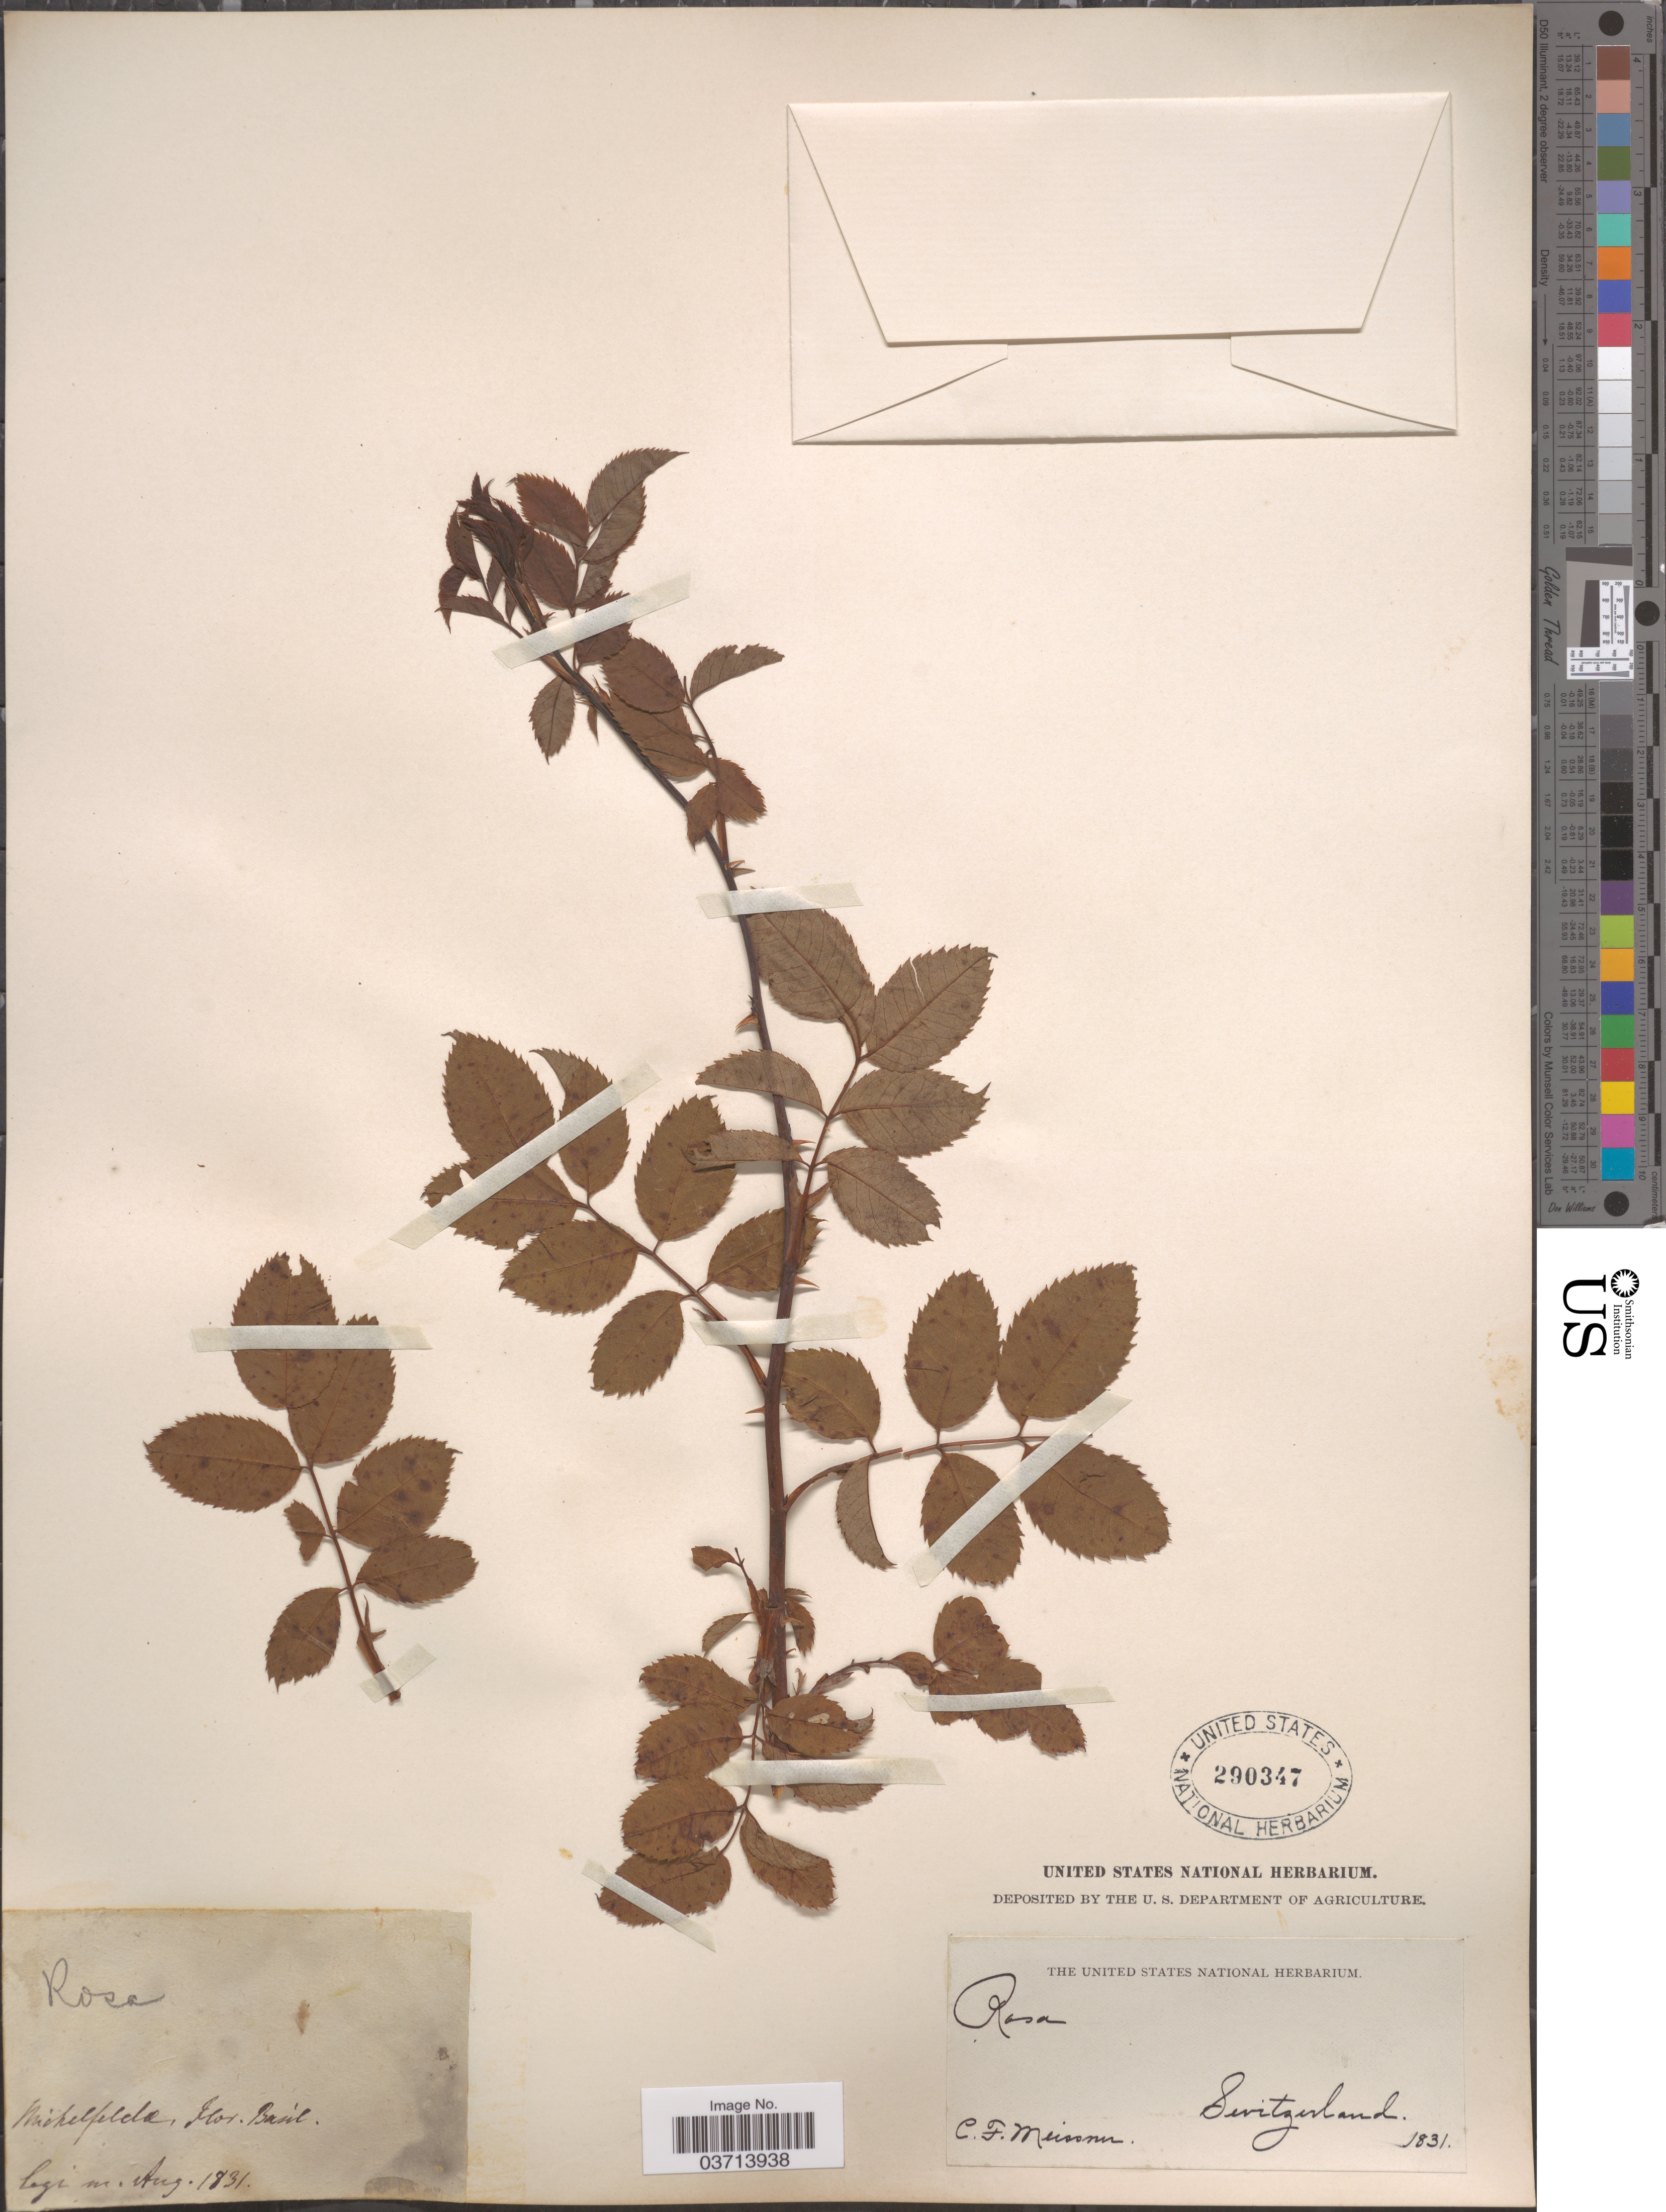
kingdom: Plantae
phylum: Tracheophyta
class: Magnoliopsida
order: Rosales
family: Rosaceae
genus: Rosa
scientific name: Rosa sp.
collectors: C. F. W. Meissner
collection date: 1831-08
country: Switzerland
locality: Michelfelde Basil.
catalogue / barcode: US 290347